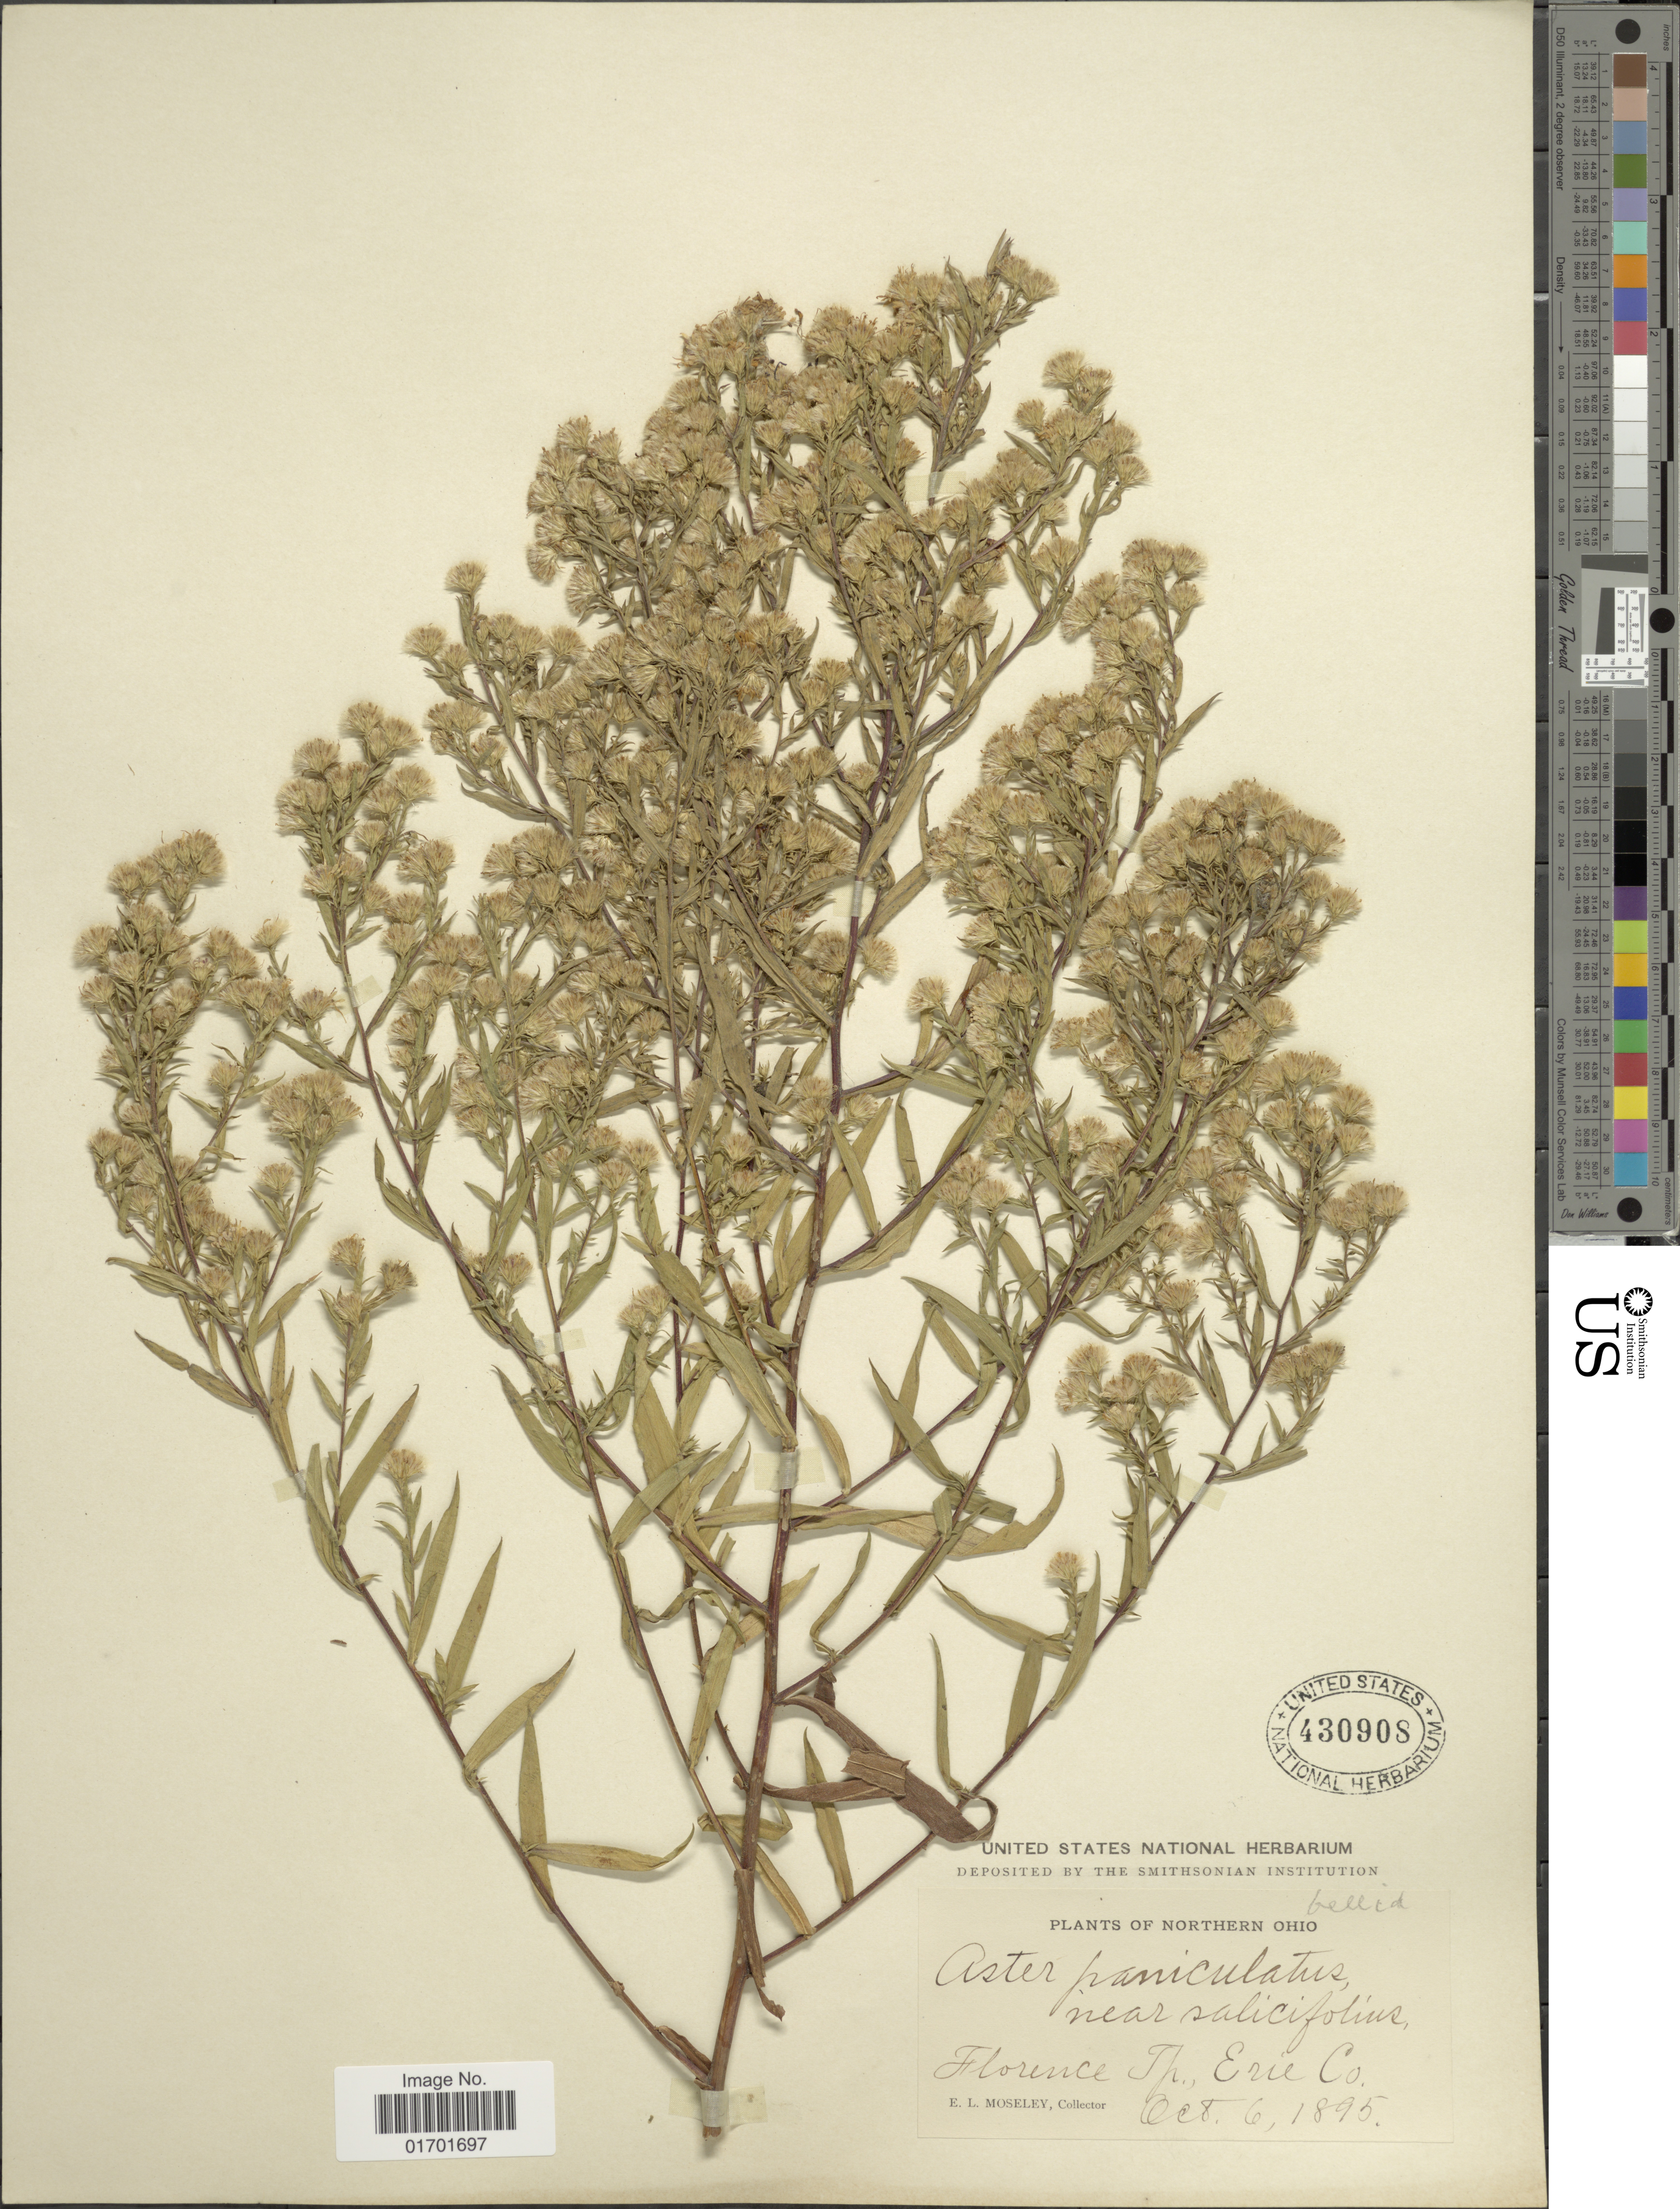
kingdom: Plantae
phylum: Tracheophyta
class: Magnoliopsida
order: Asterales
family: Asteraceae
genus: Symphyotrichum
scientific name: Symphyotrichum lanceolatum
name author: (Willd.) G.L. Nesom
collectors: E. Moseley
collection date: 1895-10-06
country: United States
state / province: Ohio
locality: Northern, Florence Tp, Erie Co.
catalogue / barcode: US 430908